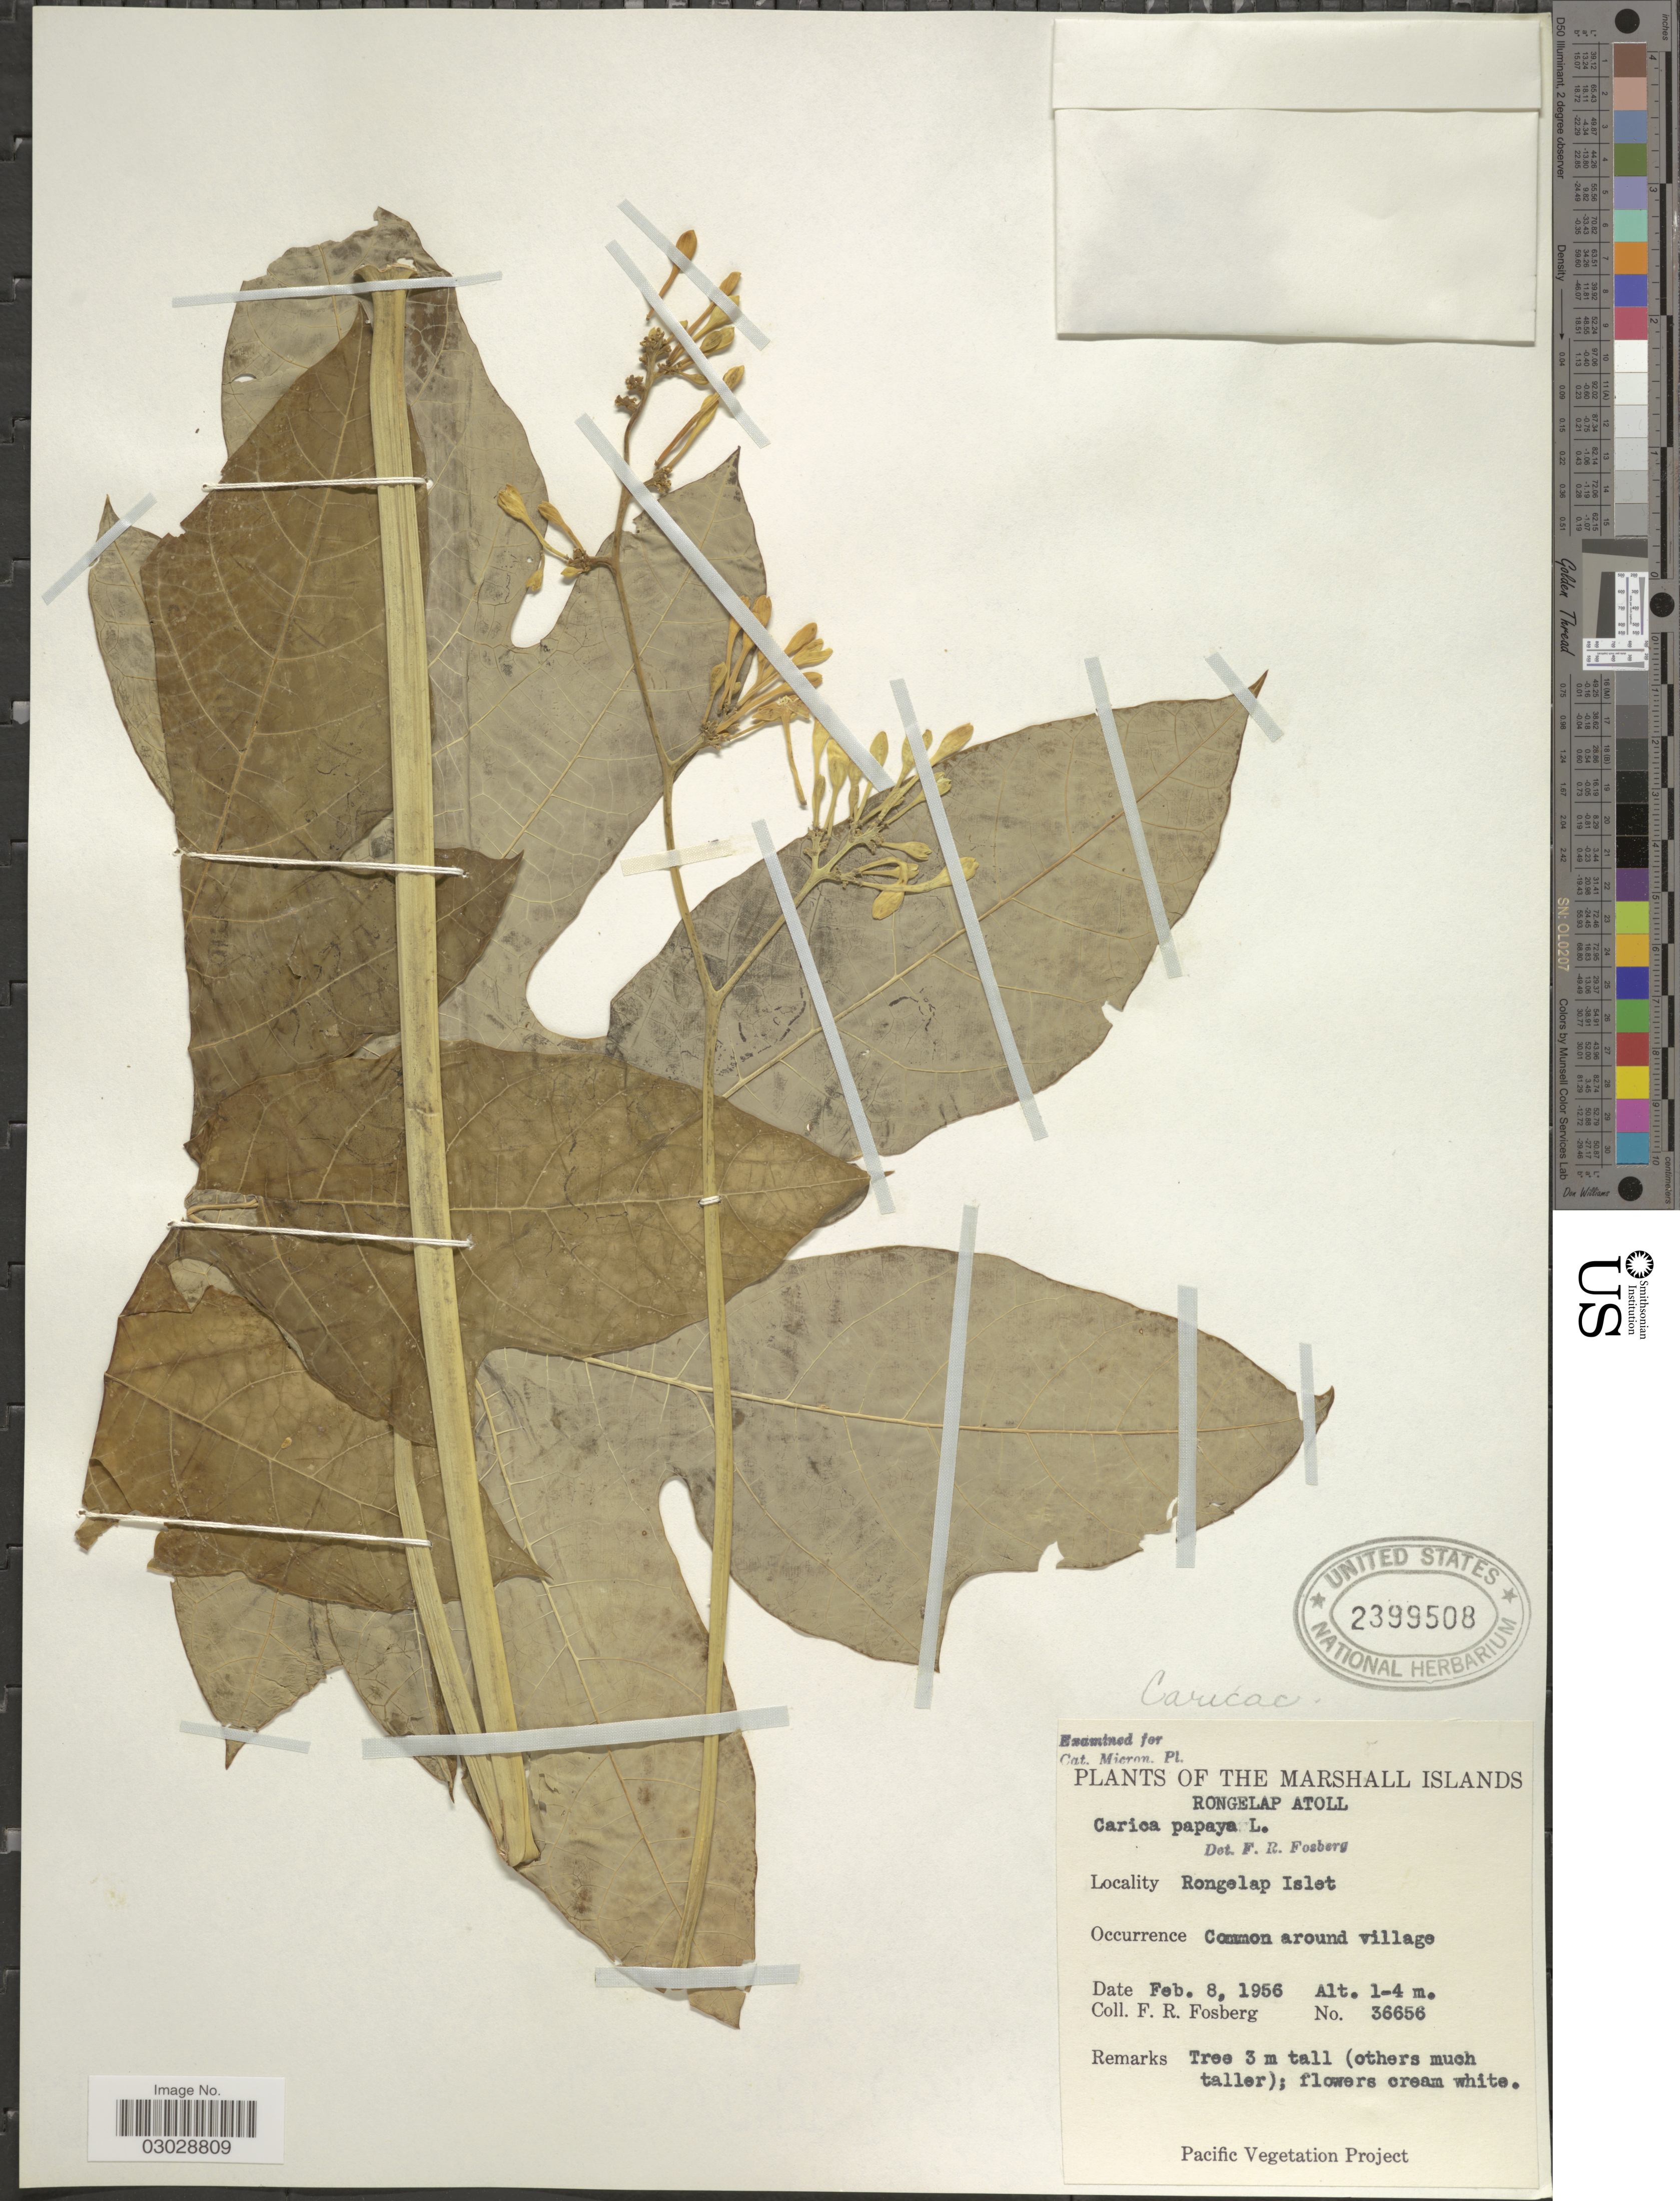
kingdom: Plantae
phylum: Tracheophyta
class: Magnoliopsida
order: Brassicales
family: Caricaceae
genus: Carica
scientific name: Carica papaya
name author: L.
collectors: F. R. Fosberg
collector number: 36656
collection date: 1956-02-08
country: Marshall Islands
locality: Rongelap Atoll. Rongelap Islet. Pacific.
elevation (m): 1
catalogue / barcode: US 2399508